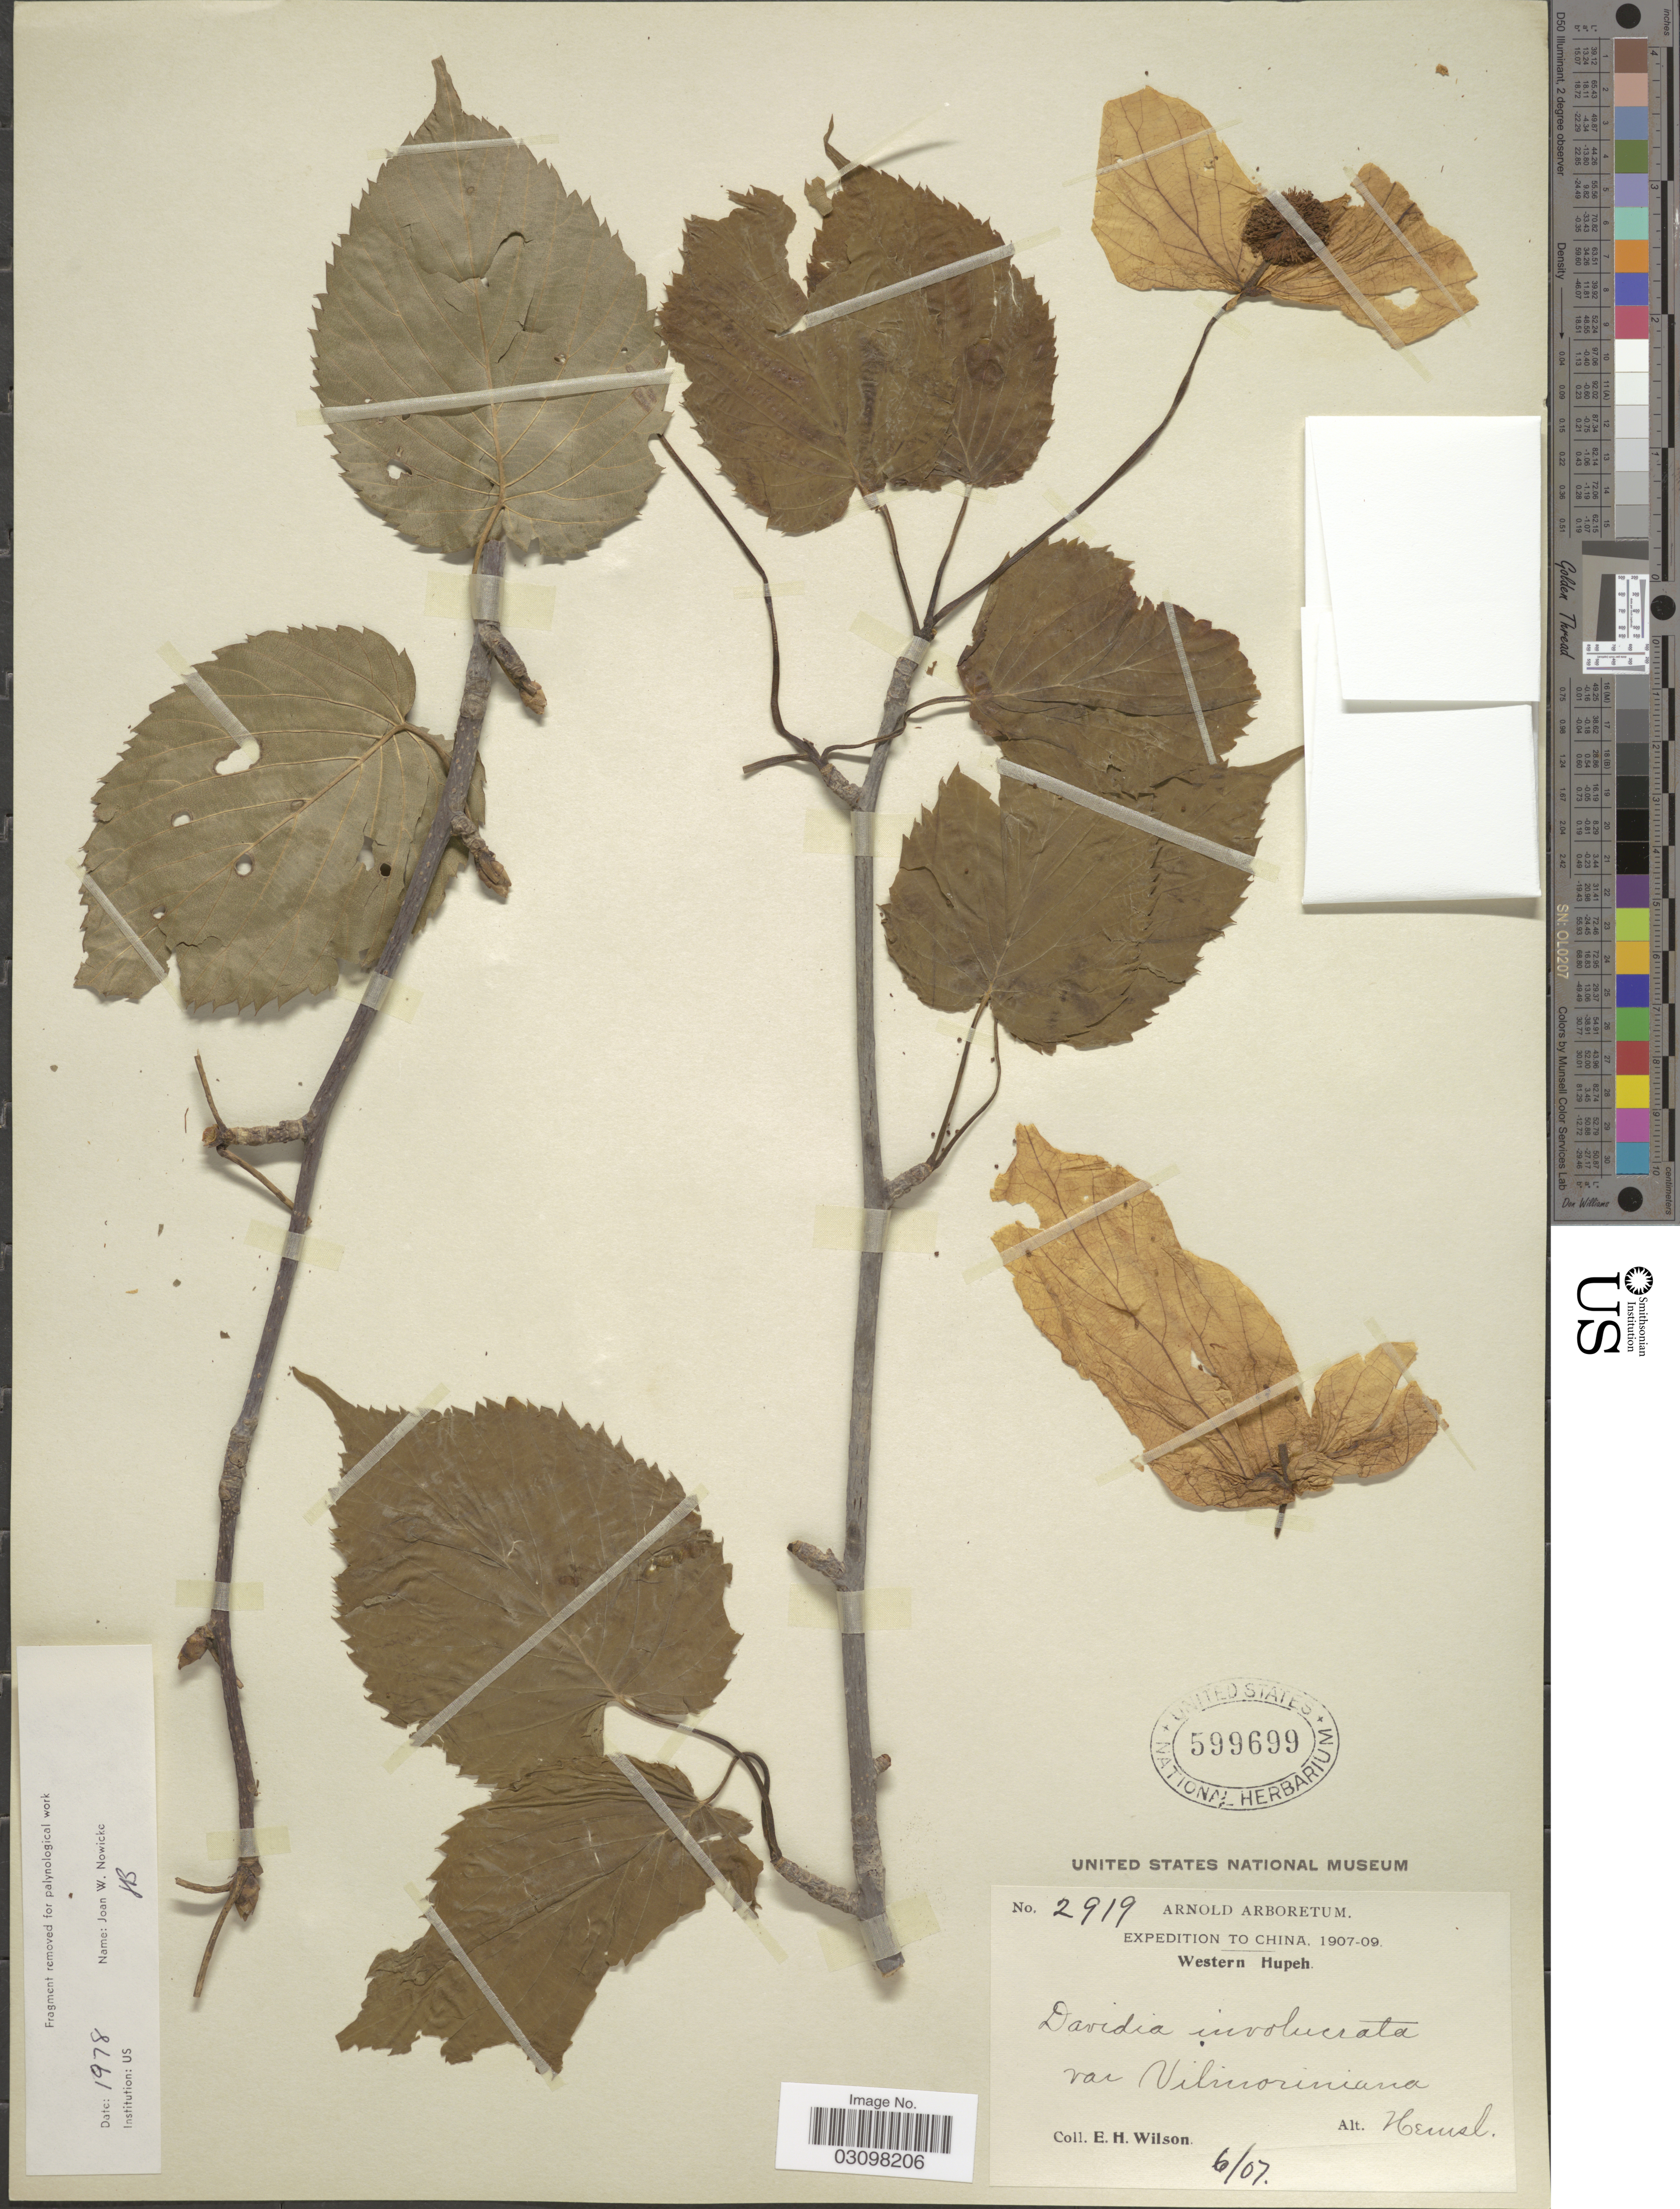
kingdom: Plantae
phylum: Tracheophyta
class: Magnoliopsida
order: Cornales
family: Nyssaceae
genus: Davidia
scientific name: Davidia involucrata var. vilmoriniana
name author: (Dode) Hemsl.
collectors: E. Wilson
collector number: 2919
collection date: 1907-06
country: China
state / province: Hubei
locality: Western Hupeh.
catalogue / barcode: US 599699